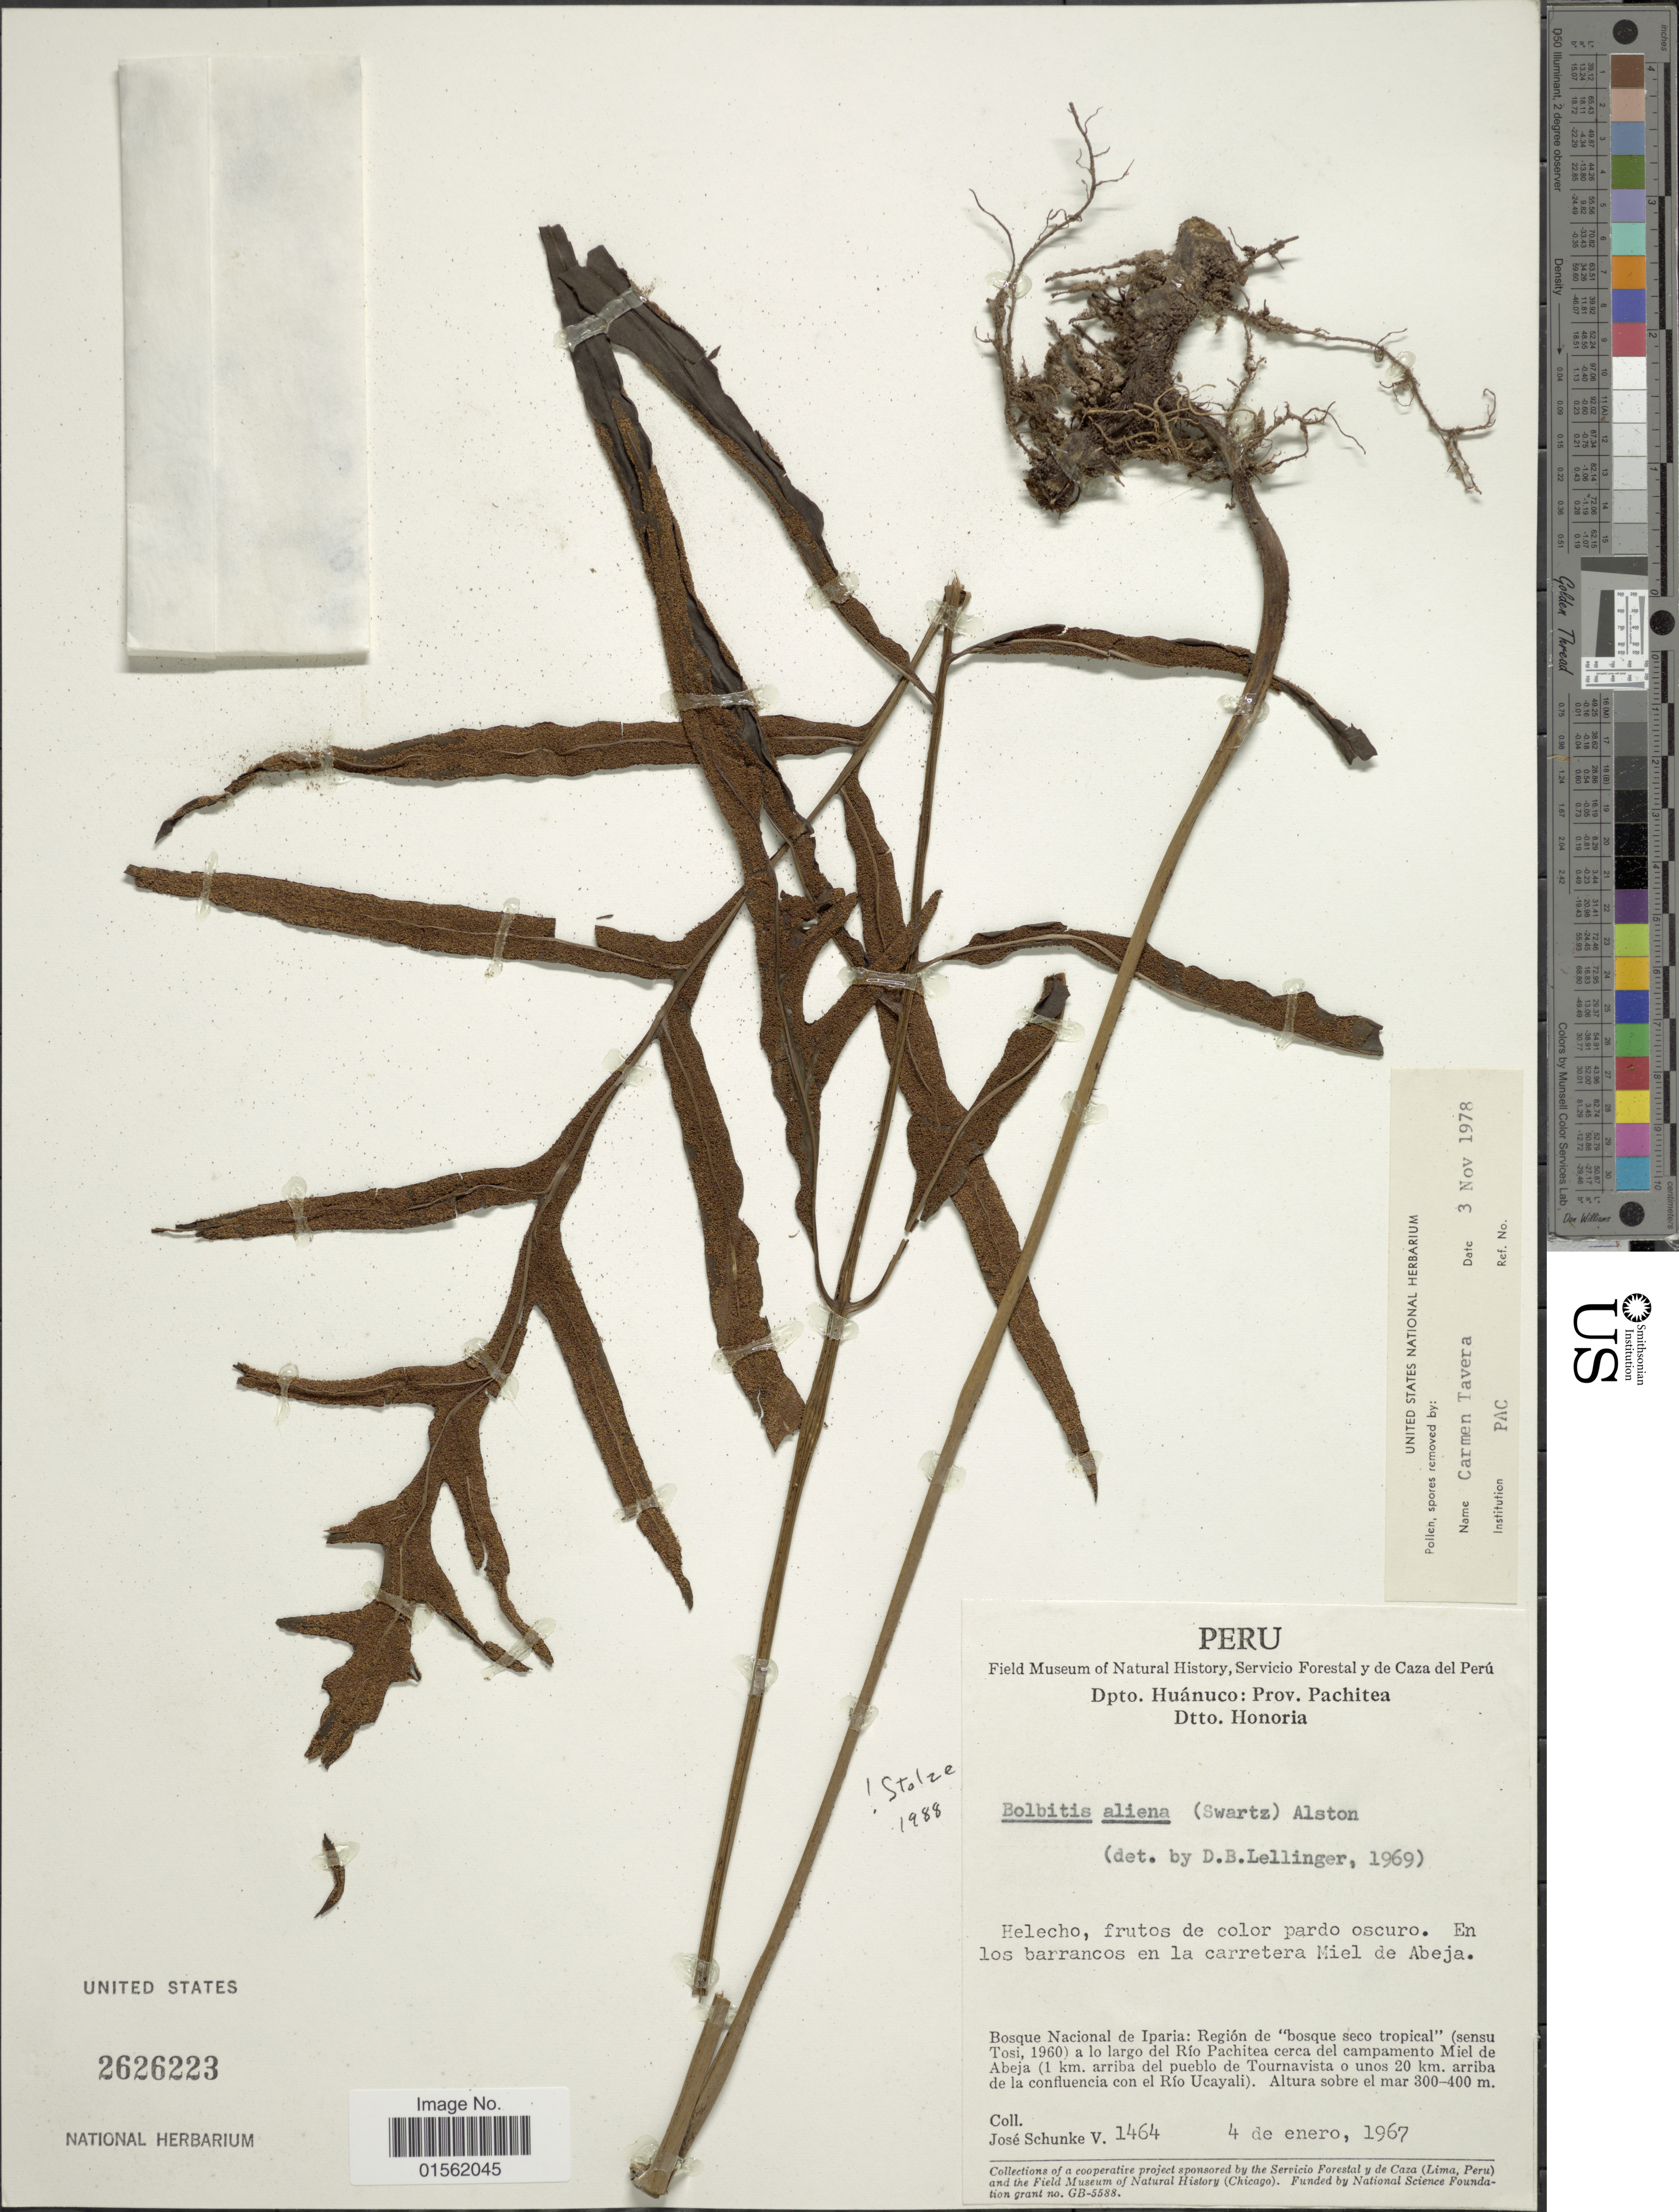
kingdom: Plantae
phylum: Tracheophyta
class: Polypodiopsida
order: Polypodiales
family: Dryopteridaceae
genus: Bolbitis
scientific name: Bolbitis aliena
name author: (Sw.) Alston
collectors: J. Schunke Vigo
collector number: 1464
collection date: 1967-01-04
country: Peru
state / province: Huánuco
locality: Prov. Pachitea. Dtto. Honoria. Bosque Nacional de Iparia: Región de "bosque seco tropical" (sensu Tosi, 1960) a lo largo del Río Pachitea cerca del campamento Miel de Abeja (1 km. arriba del pueblo de Tournavista o unos 20 km. arriba de la confluencia con el Río Ucayali)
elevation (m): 300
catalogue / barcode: US 2626223